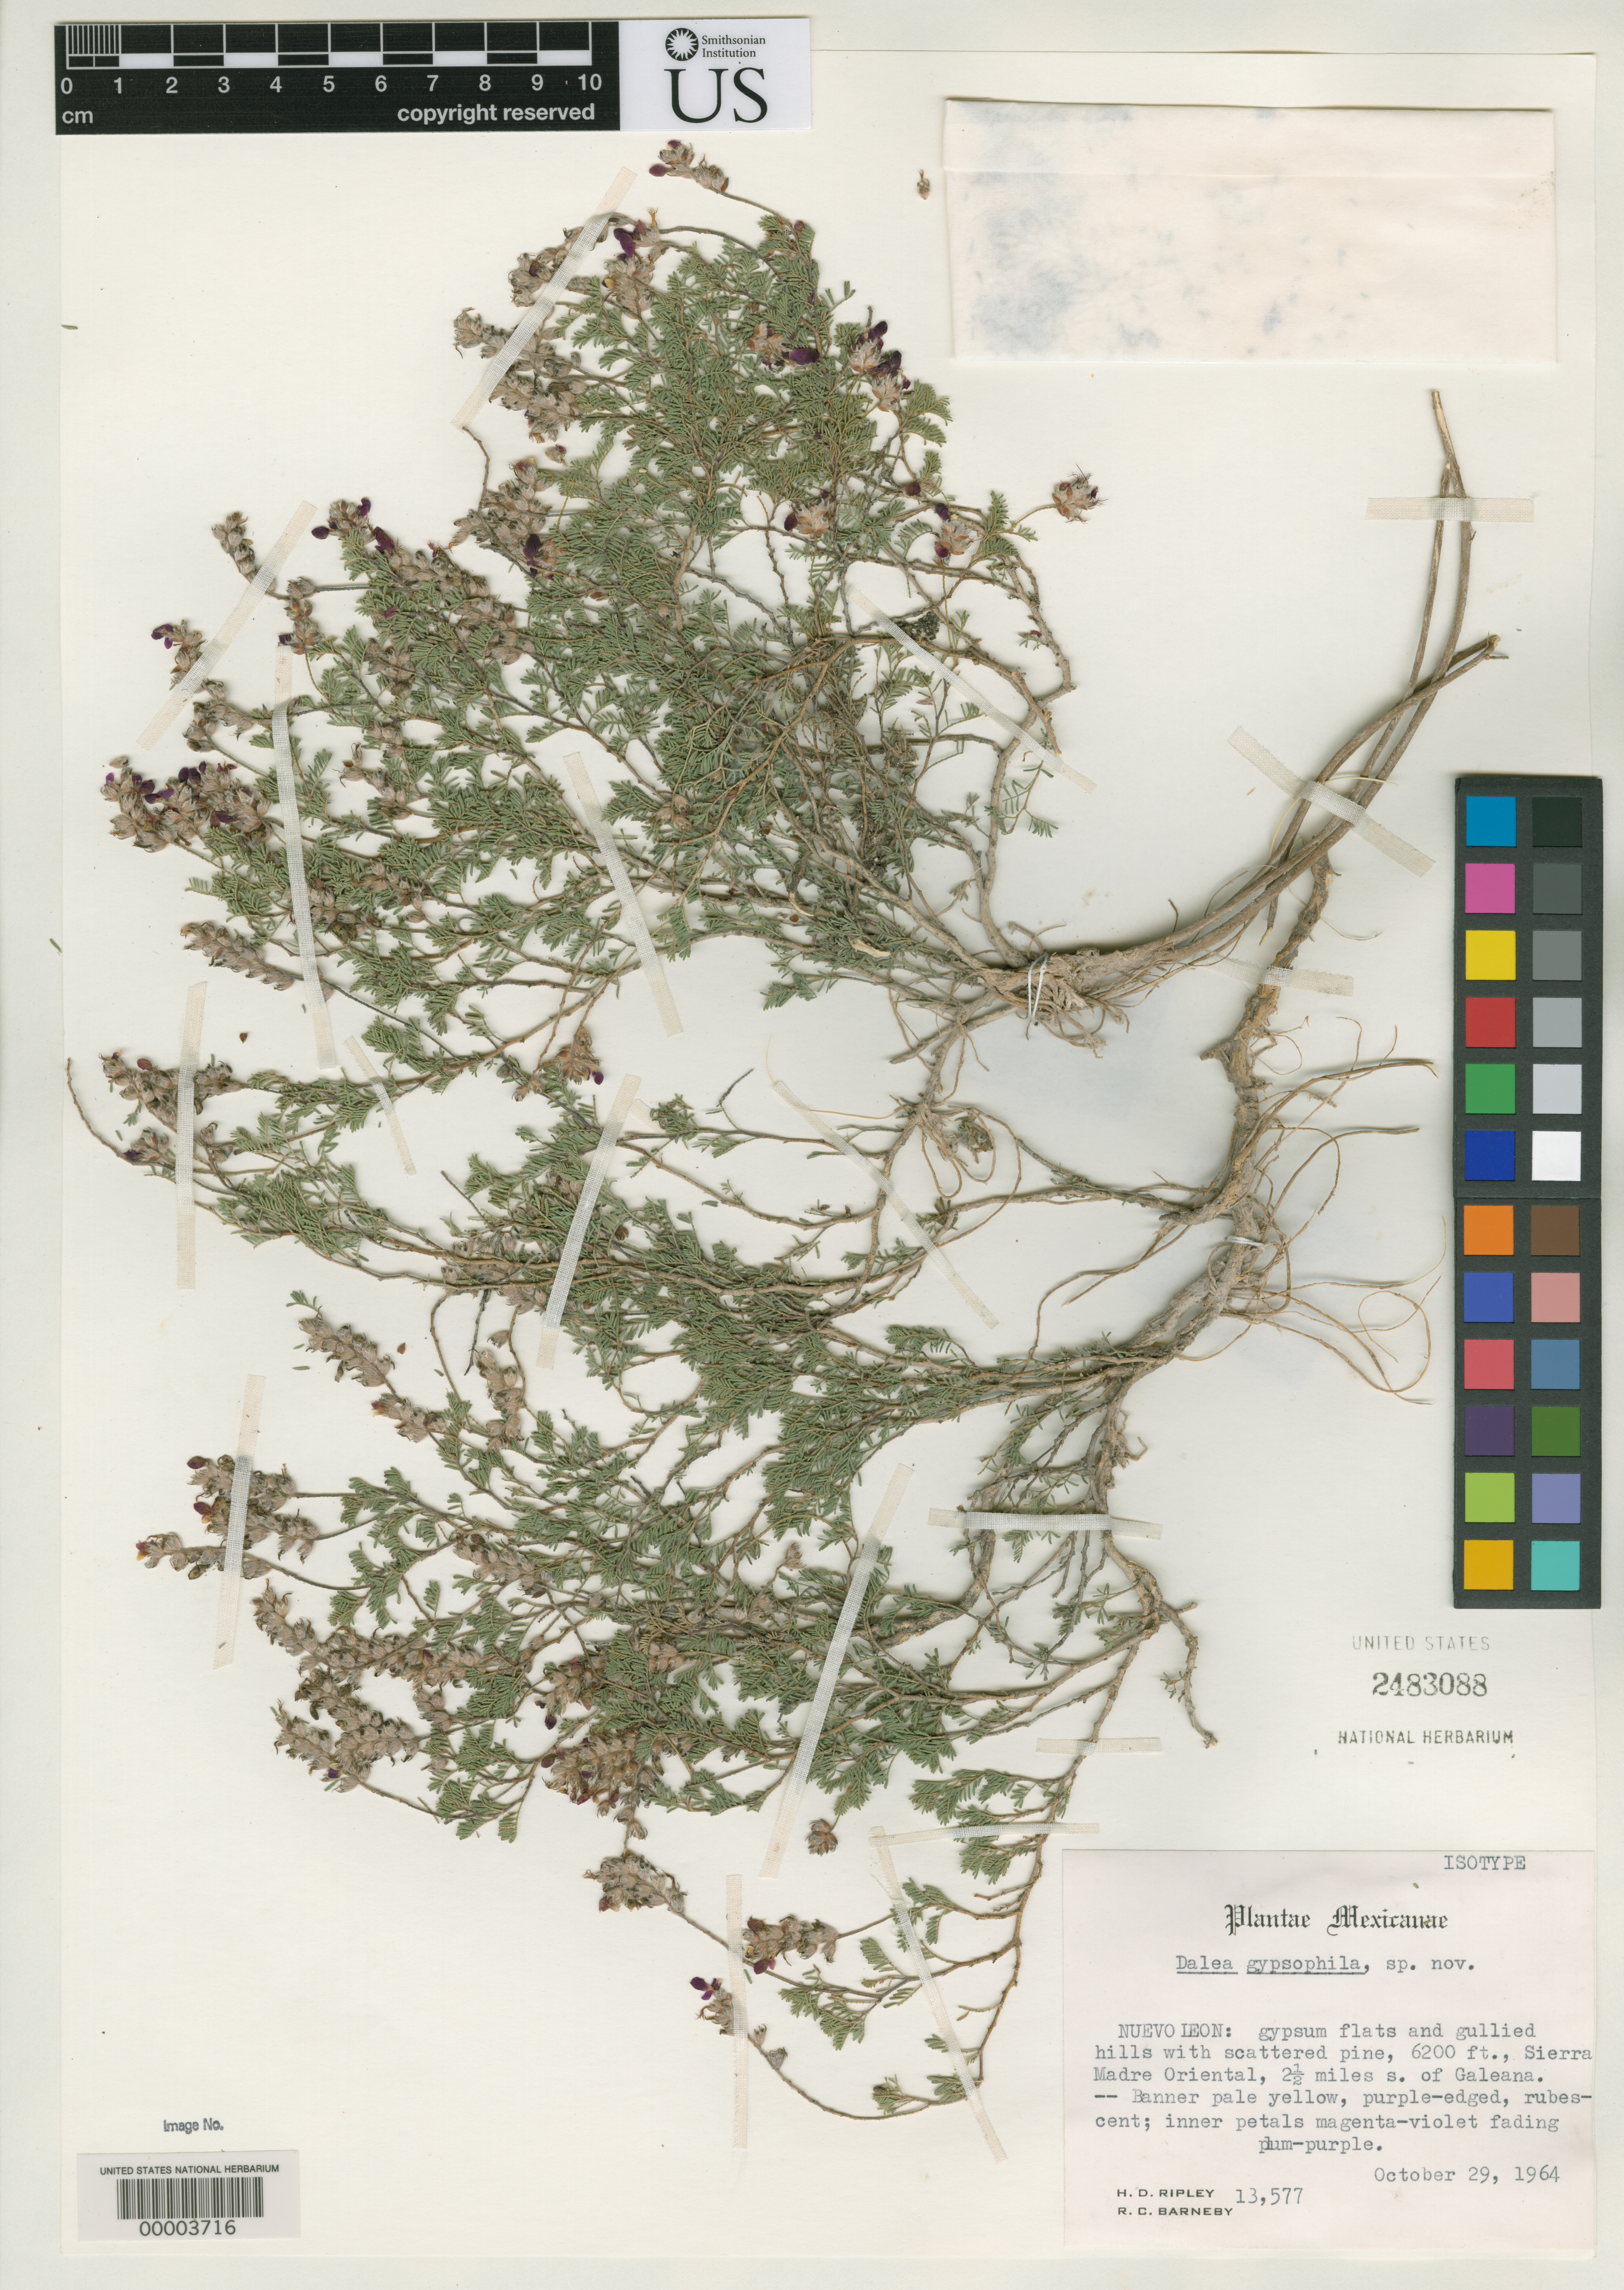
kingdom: Plantae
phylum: Tracheophyta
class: Magnoliopsida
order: Fabales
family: Fabaceae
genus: Dalea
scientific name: Dalea gypsophila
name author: Barneby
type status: Isotype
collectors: H. Ripley & R. C. Barneby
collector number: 13577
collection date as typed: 29 Oct 1964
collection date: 1964-10-29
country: Mexico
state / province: Nuevo León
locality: South of Galeana.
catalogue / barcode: US 2483088